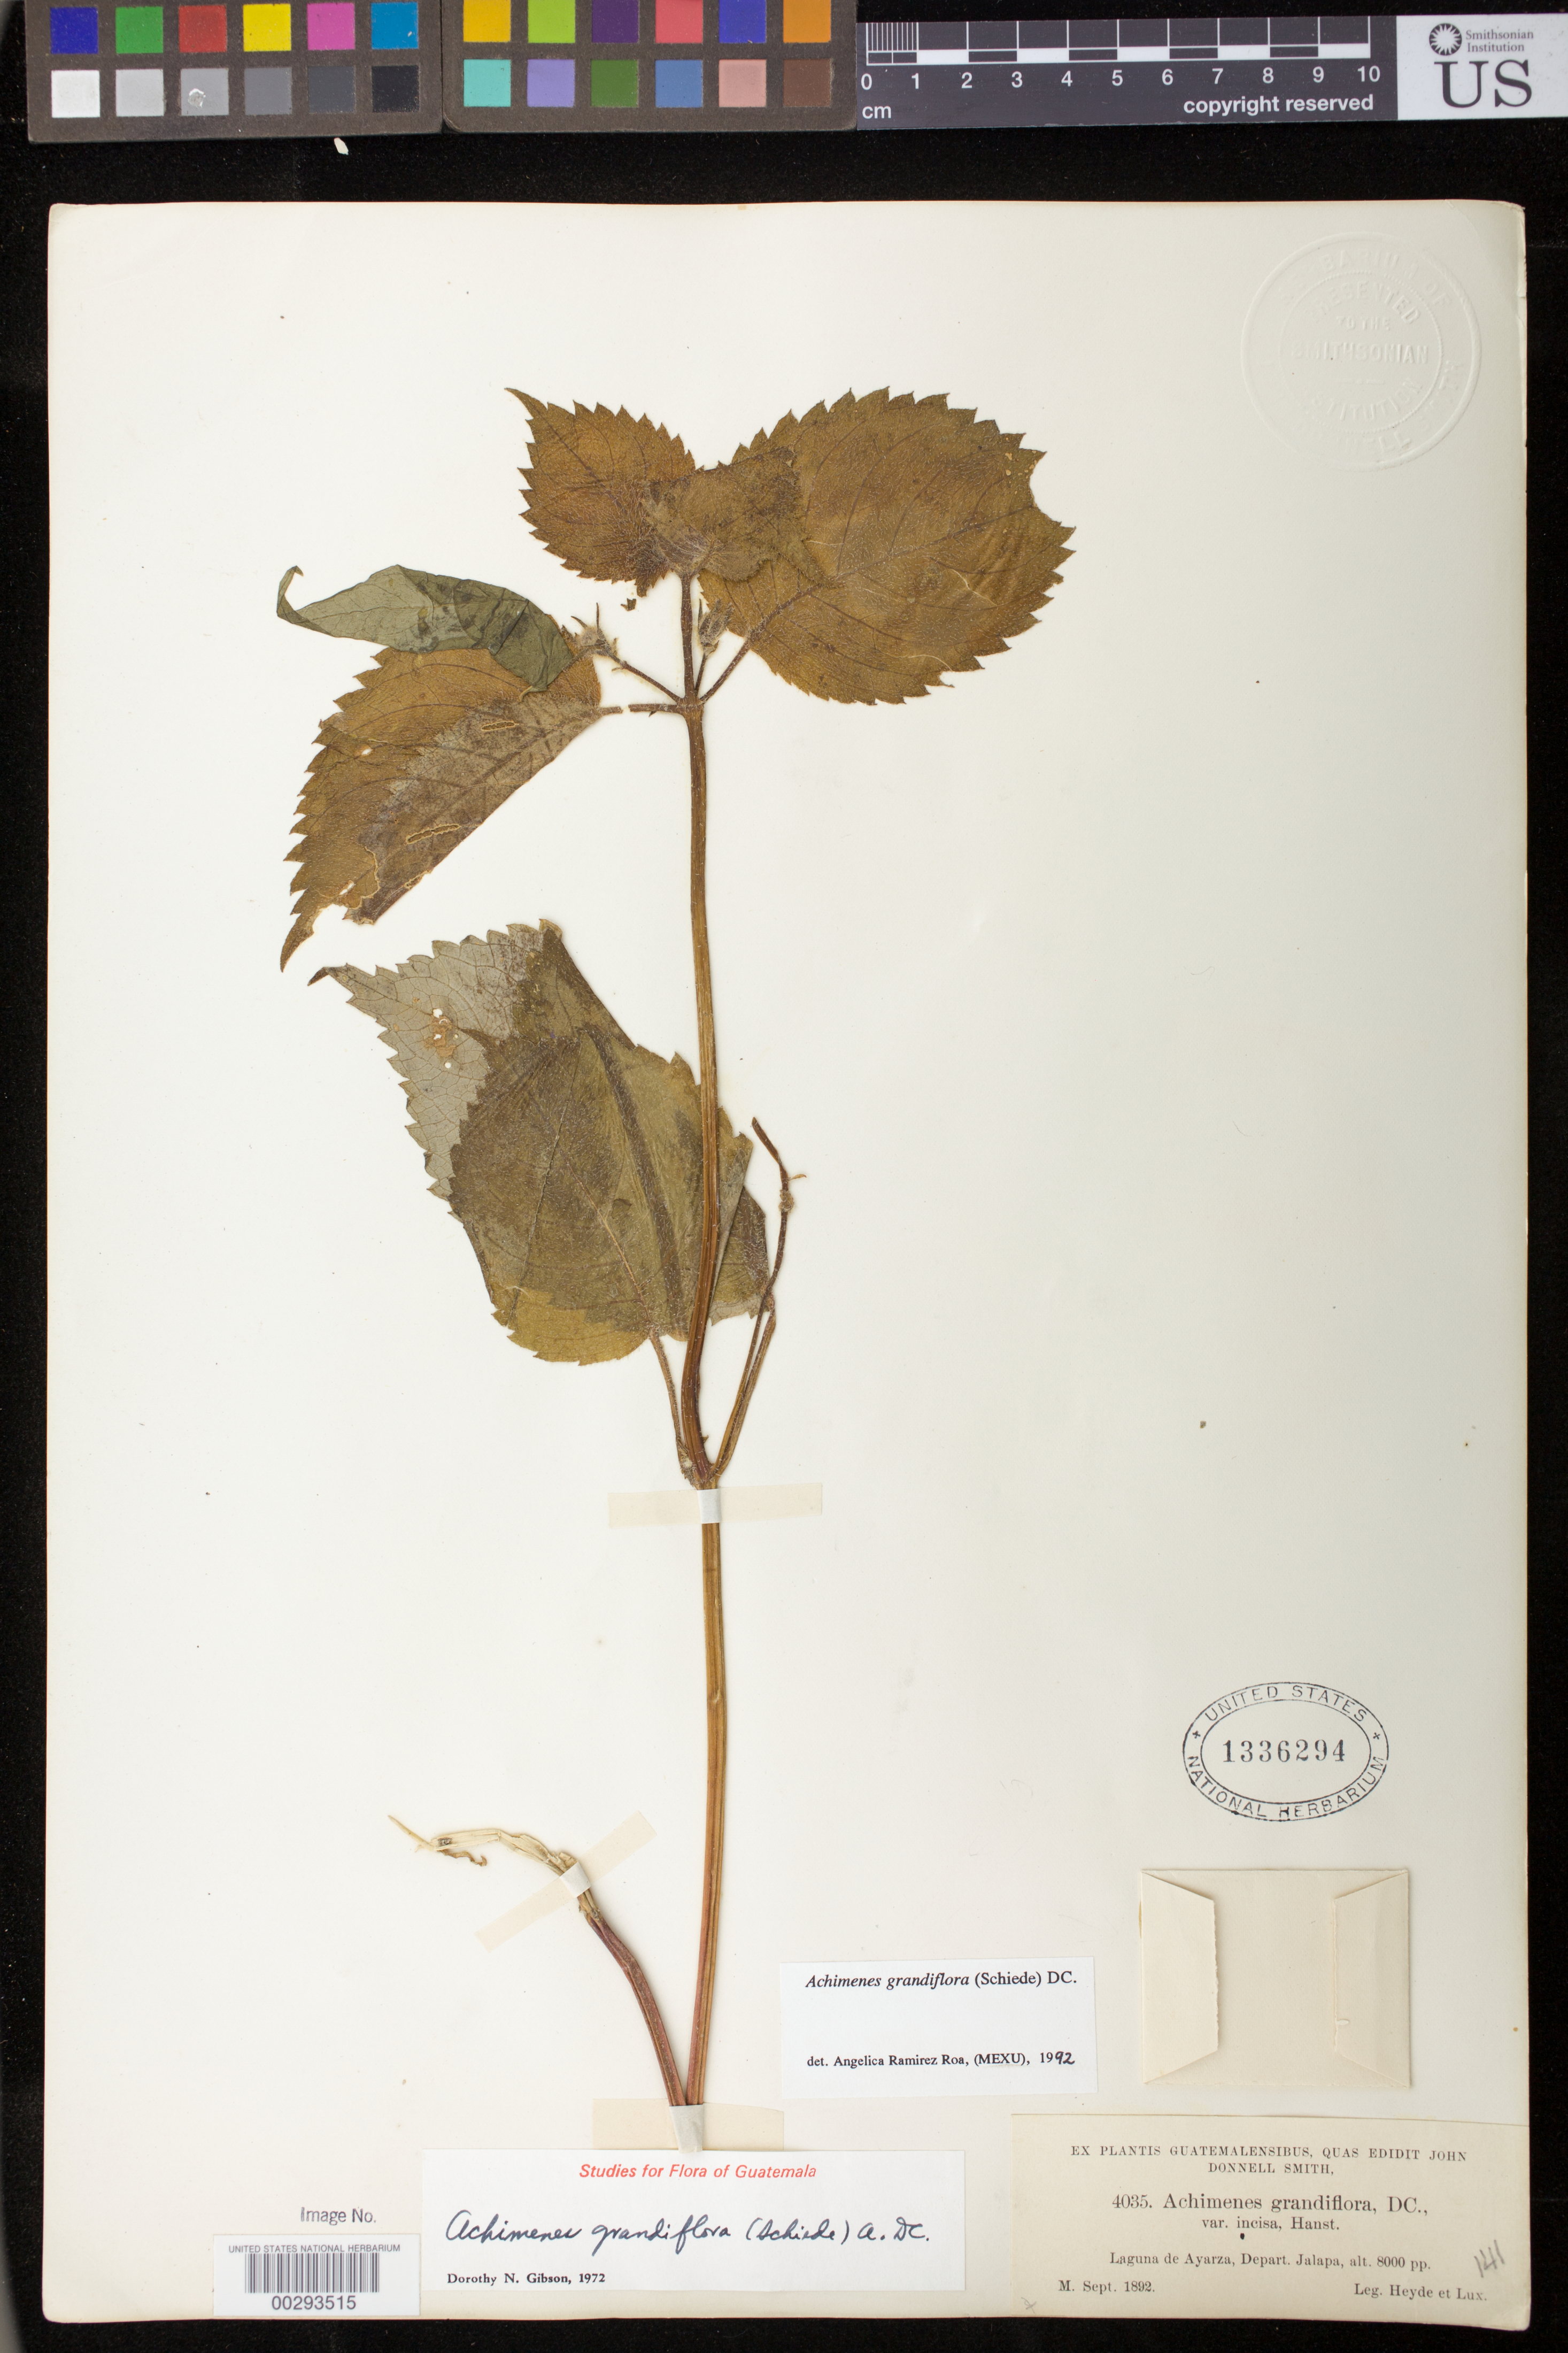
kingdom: Plantae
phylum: Tracheophyta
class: Magnoliopsida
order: Lamiales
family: Gesneriaceae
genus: Achimenes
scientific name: Achimenes grandiflora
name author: (Schiede) DC.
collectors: E. T. Heyde & E. Lux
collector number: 4035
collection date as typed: Sep 1892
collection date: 1892-09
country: Guatemala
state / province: Jalapa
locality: Laguna de Ayarza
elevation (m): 2438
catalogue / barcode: US 1336294